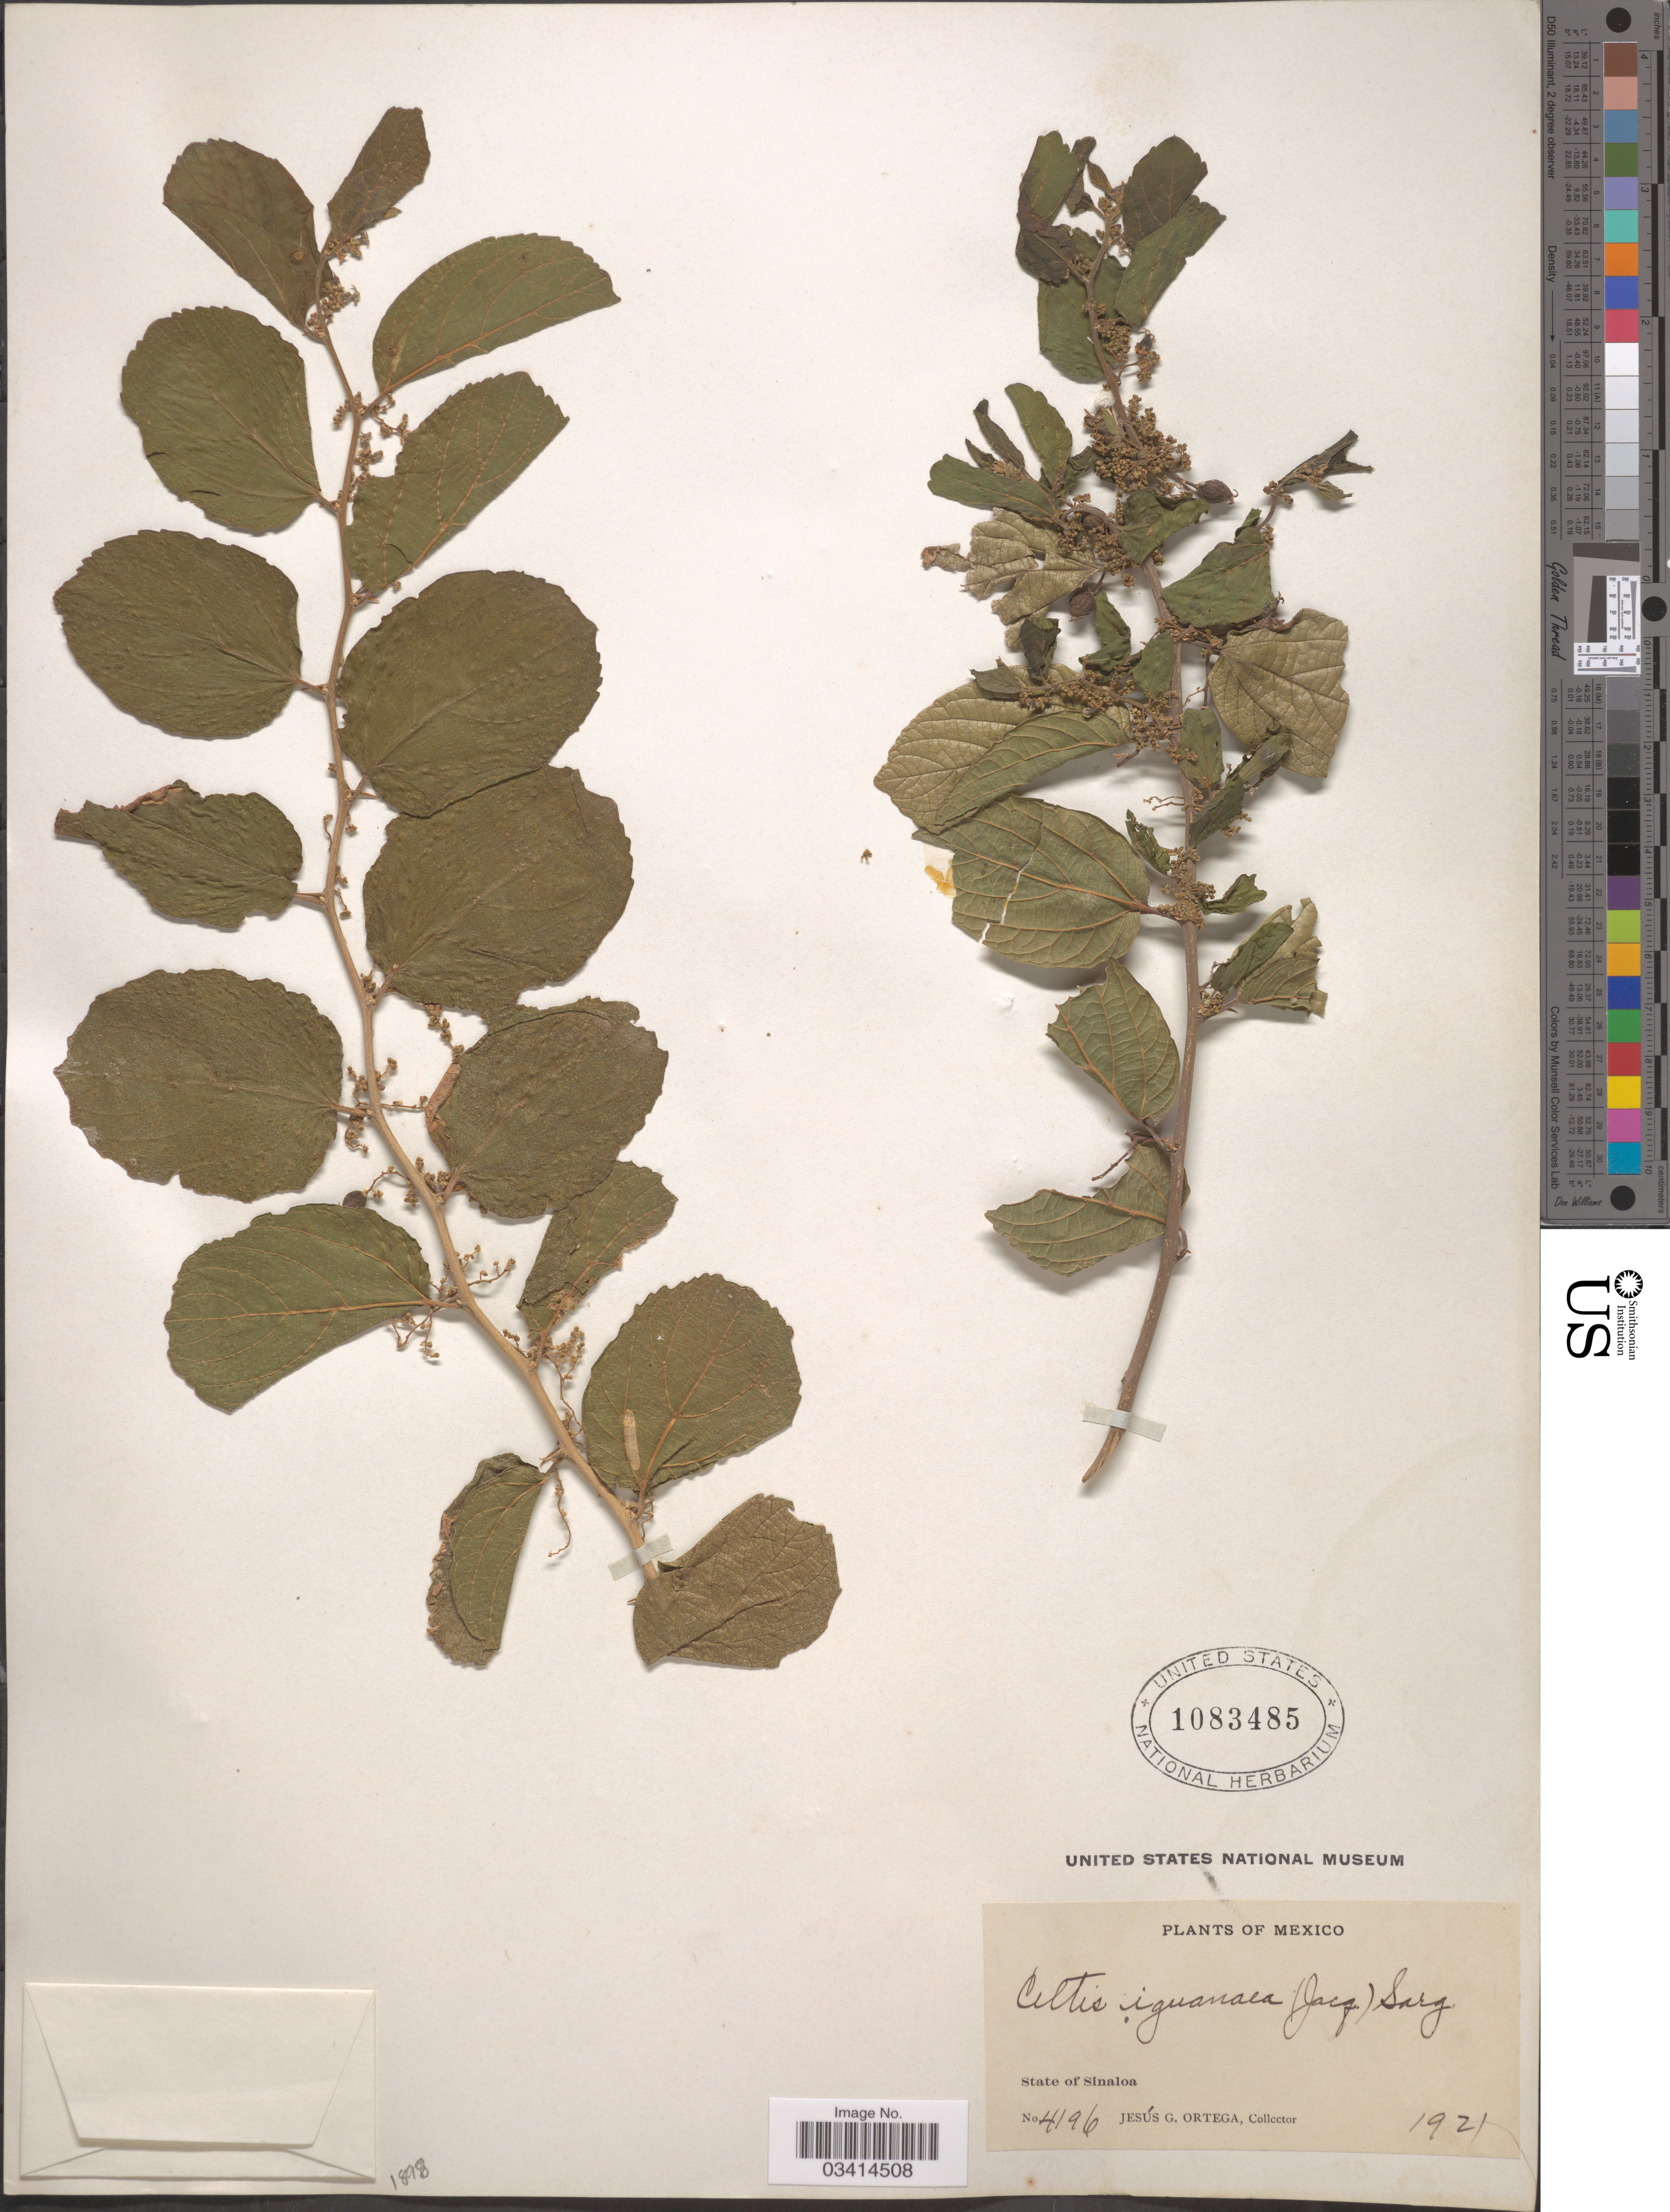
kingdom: Plantae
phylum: Tracheophyta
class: Magnoliopsida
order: Rosales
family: Cannabaceae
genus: Celtis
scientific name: Celtis iguanaea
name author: (Jacq.) Sarg.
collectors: J. Ortega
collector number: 4196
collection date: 1921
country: Mexico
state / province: Sinaloa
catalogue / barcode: US 1083485